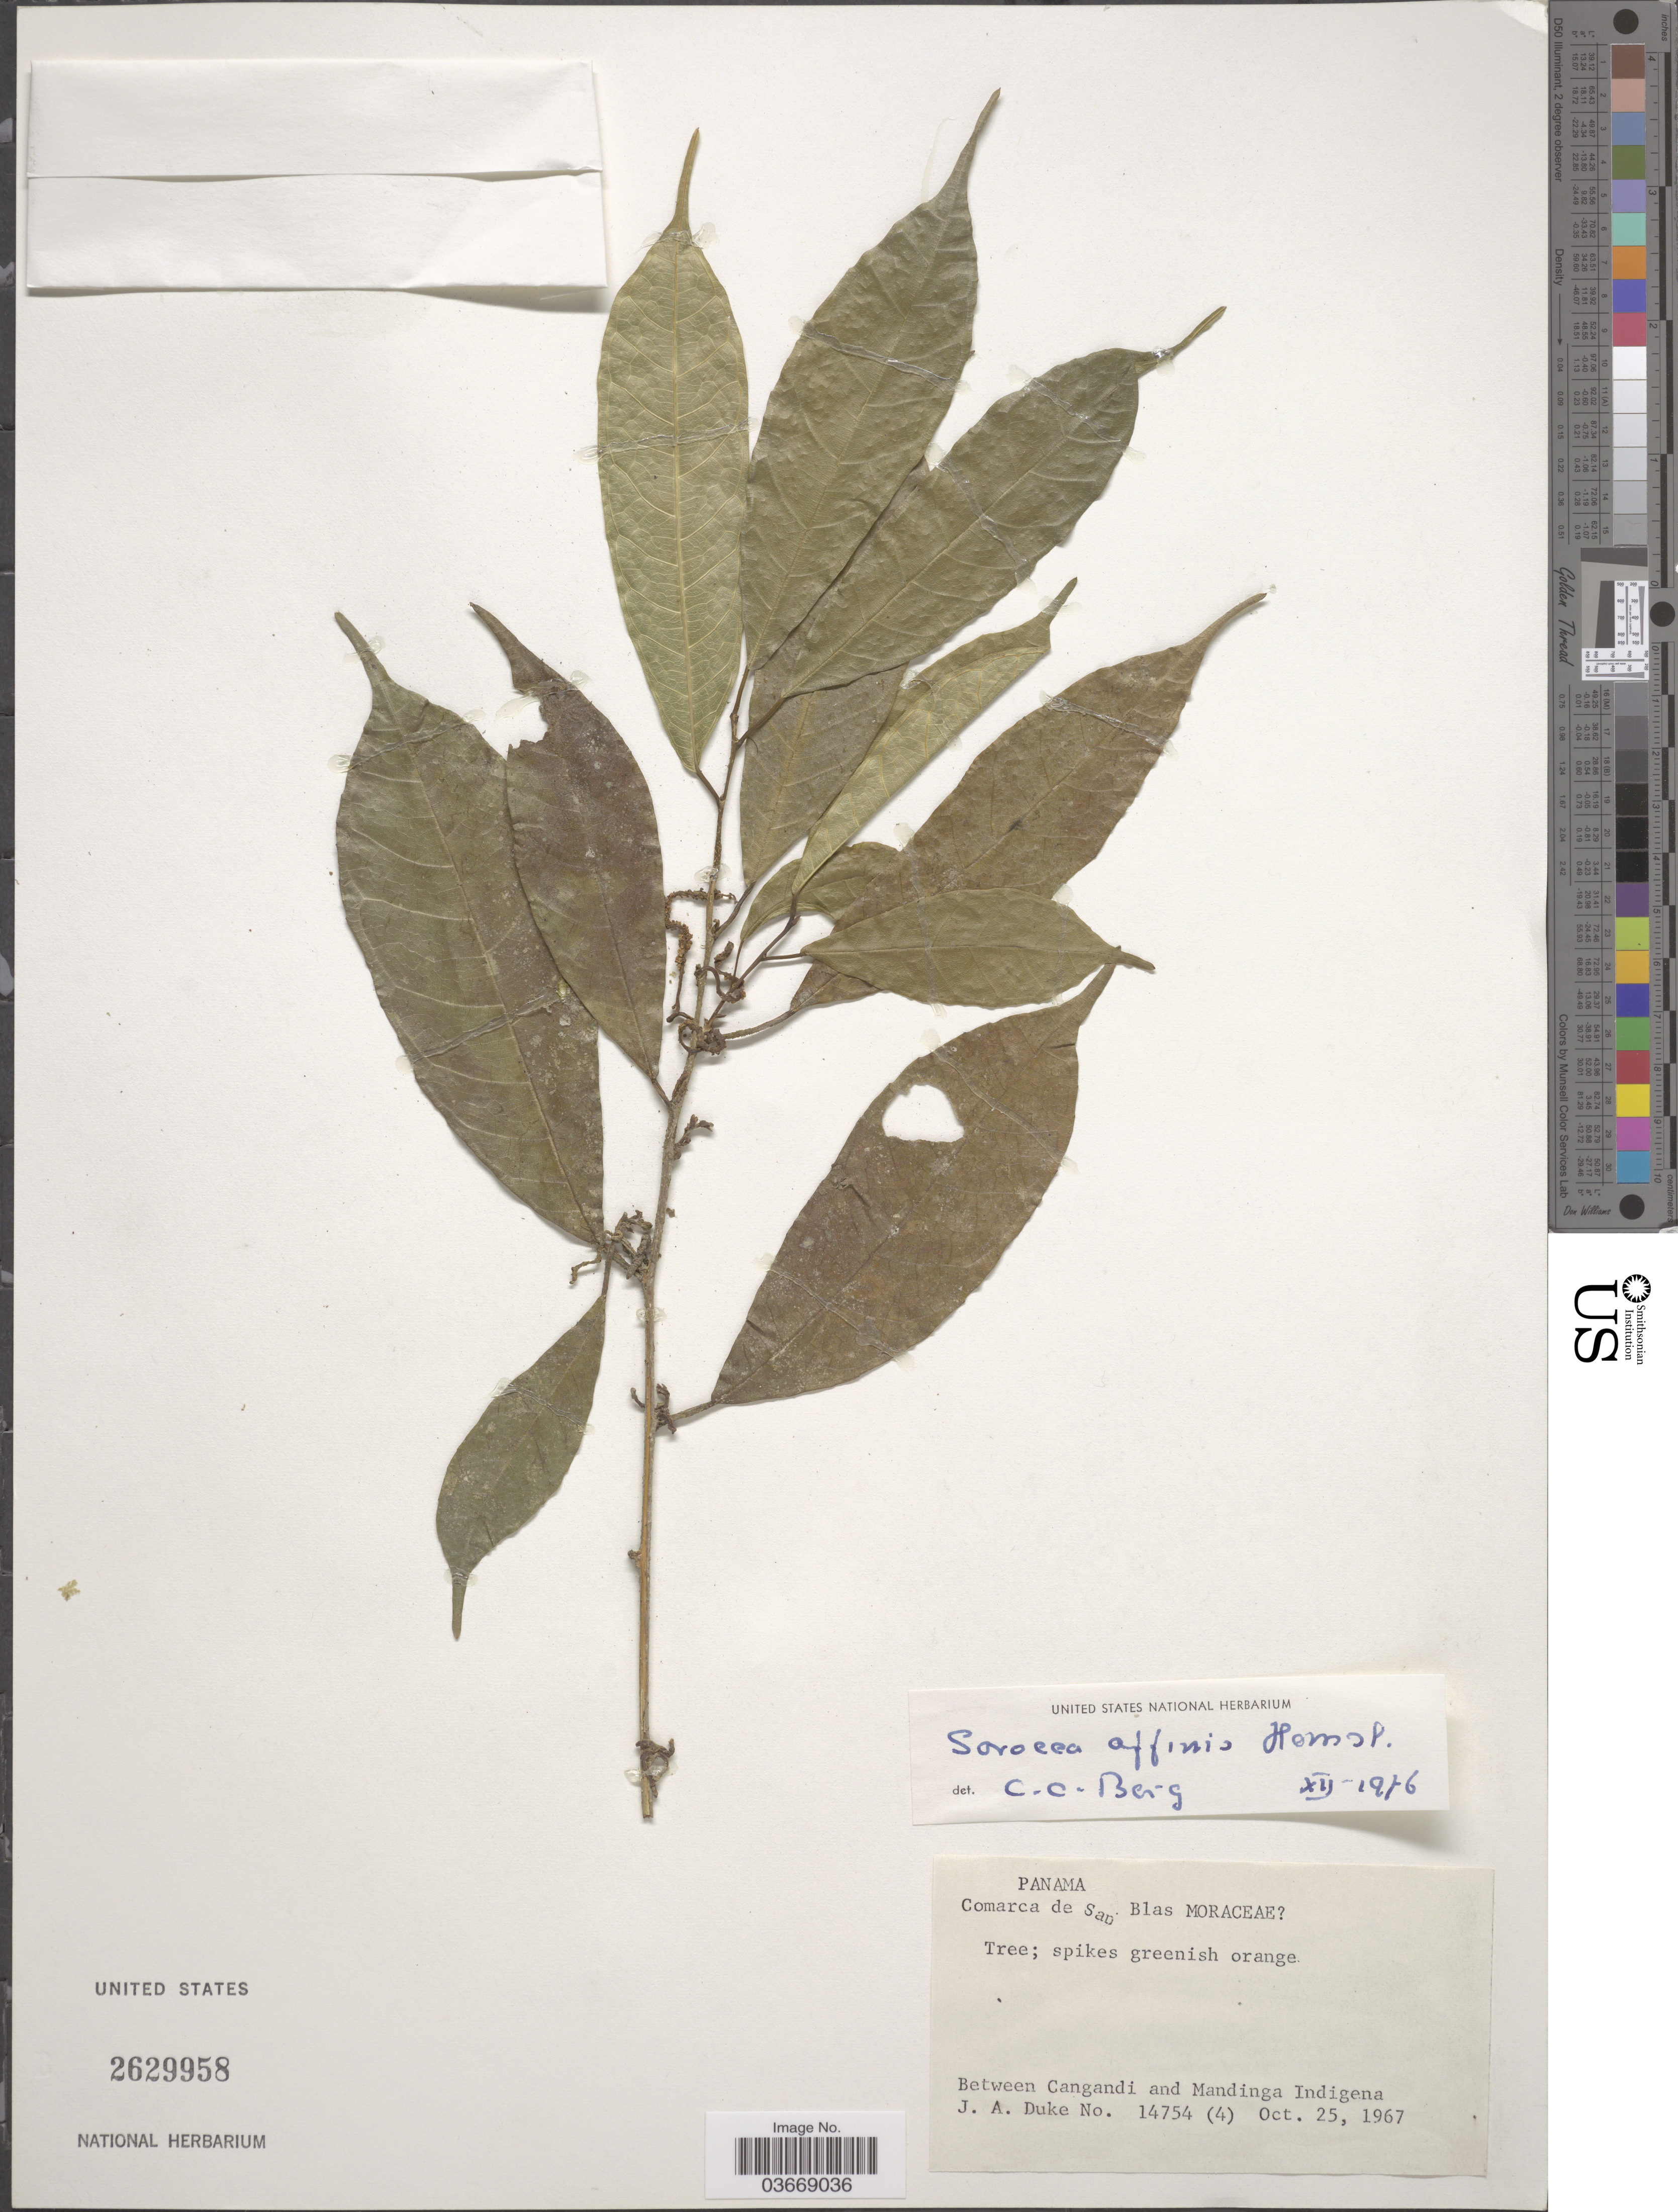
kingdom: Plantae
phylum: Tracheophyta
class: Magnoliopsida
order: Rosales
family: Moraceae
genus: Sorocea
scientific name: Sorocea affinis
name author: Hemsl.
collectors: J. A. Duke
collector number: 14754(4)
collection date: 1967-10-25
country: Panama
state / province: Kuna Yala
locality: Comarca de San Blas. Between Cangandi and Mandinga Indigena.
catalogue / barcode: US 2629958